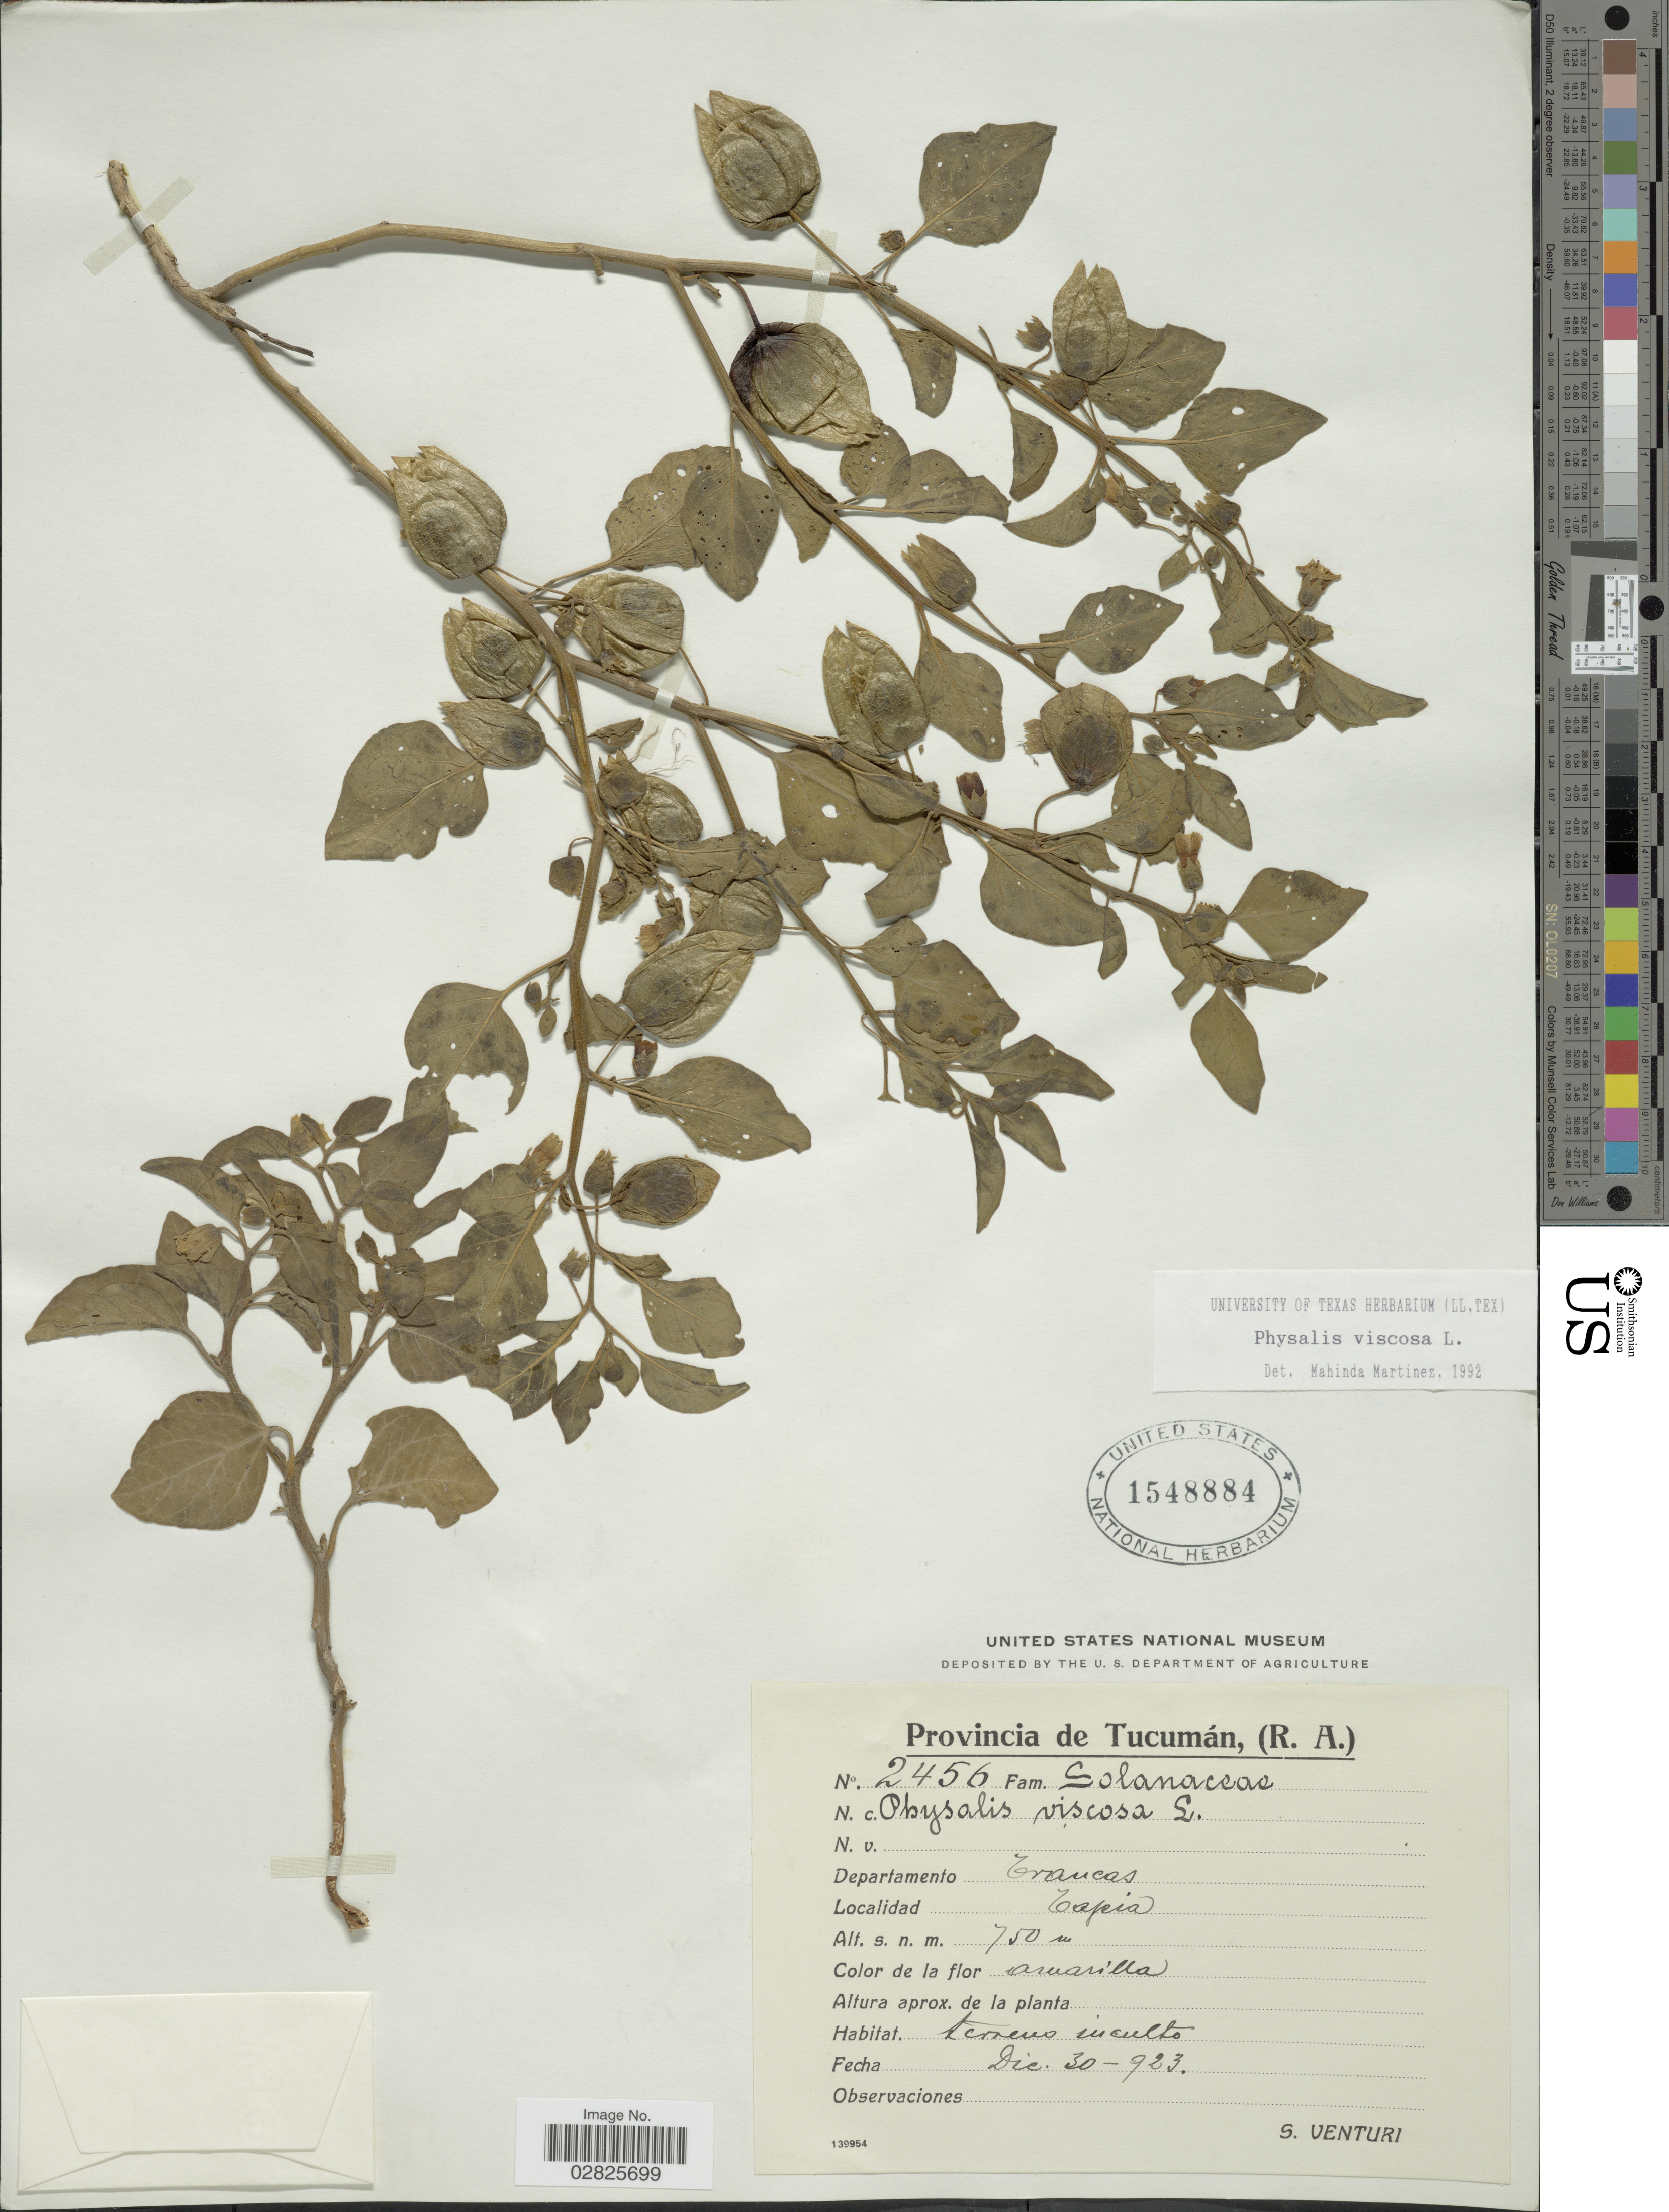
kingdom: Plantae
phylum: Tracheophyta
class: Magnoliopsida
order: Solanales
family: Solanaceae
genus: Physalis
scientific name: Physalis viscosa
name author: L.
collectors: S. Venturi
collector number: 2456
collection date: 1923-12-30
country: Argentina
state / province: Tucuman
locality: Departamento Traucas. Tapia.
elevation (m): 750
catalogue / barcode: US 1548884